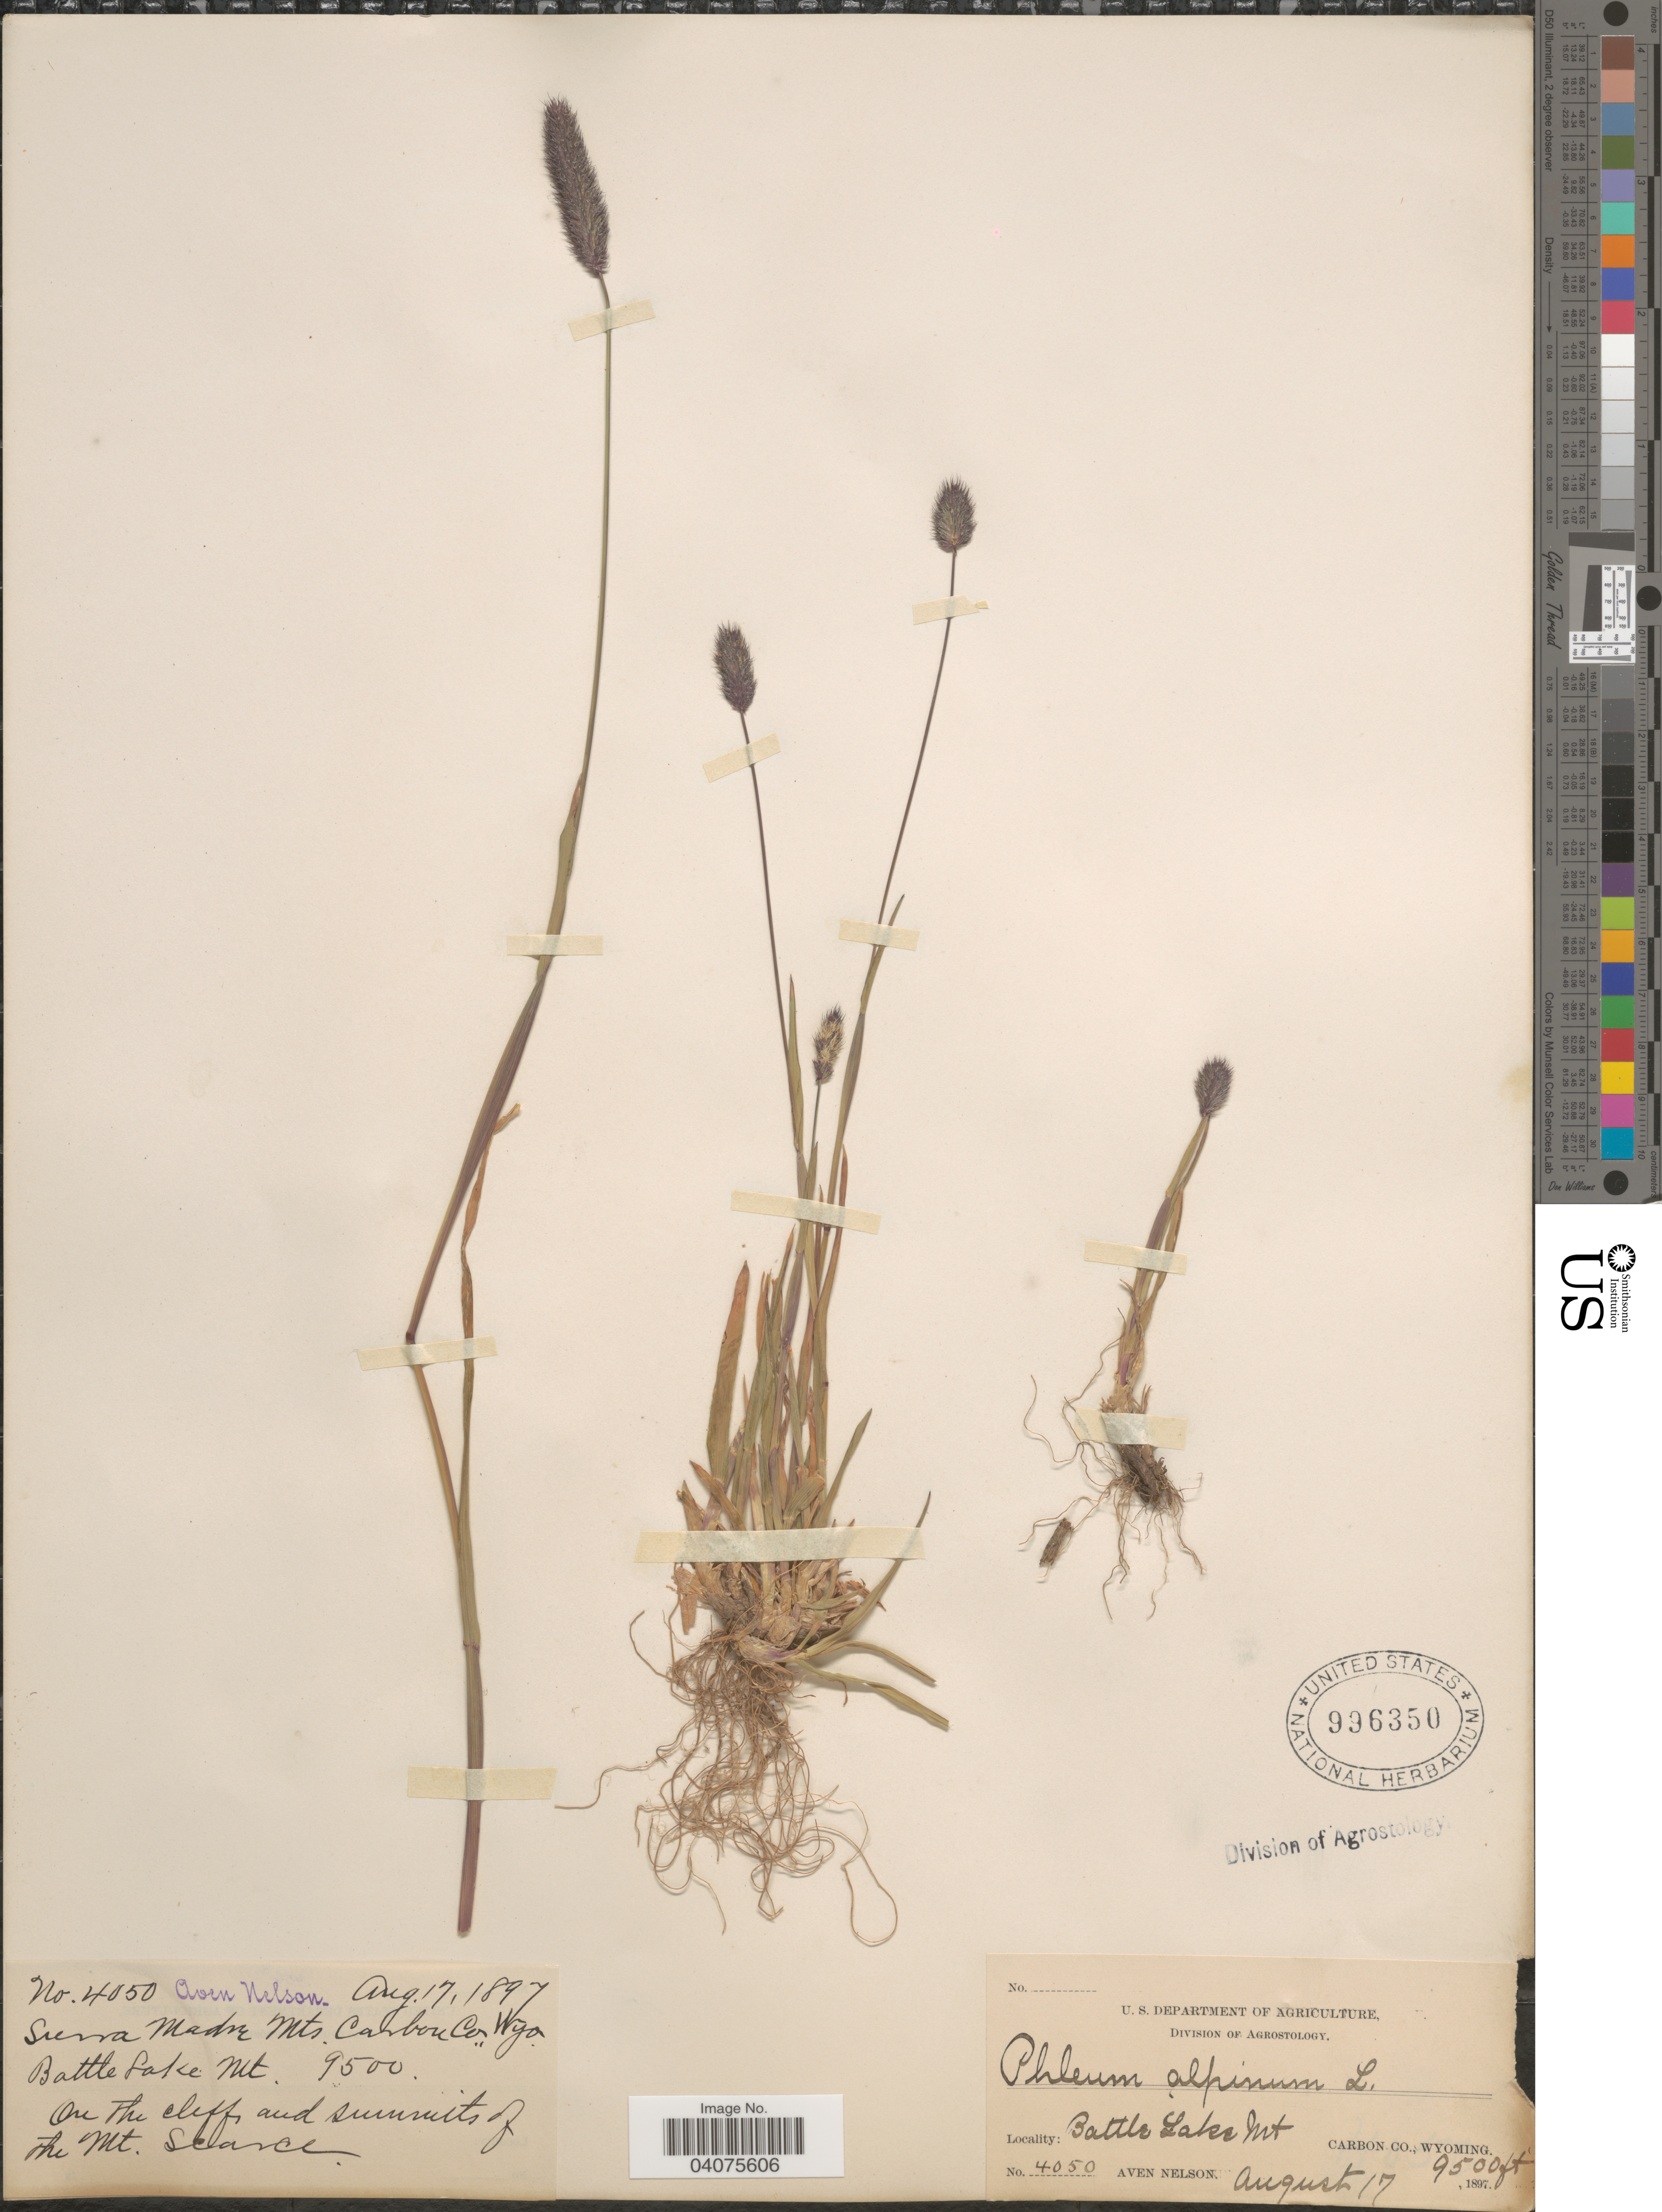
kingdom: Plantae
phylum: Tracheophyta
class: Liliopsida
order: Poales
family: Poaceae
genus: Phleum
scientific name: Phleum alpinum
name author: L.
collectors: A. Nelson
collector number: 4050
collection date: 1897-08-17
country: United States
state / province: Wyoming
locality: Sierra Madre Mts. Carbon Co. Battle Lake Mt. On the cliffs and summits of The Mt. Searce.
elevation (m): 2896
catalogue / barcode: US 996350